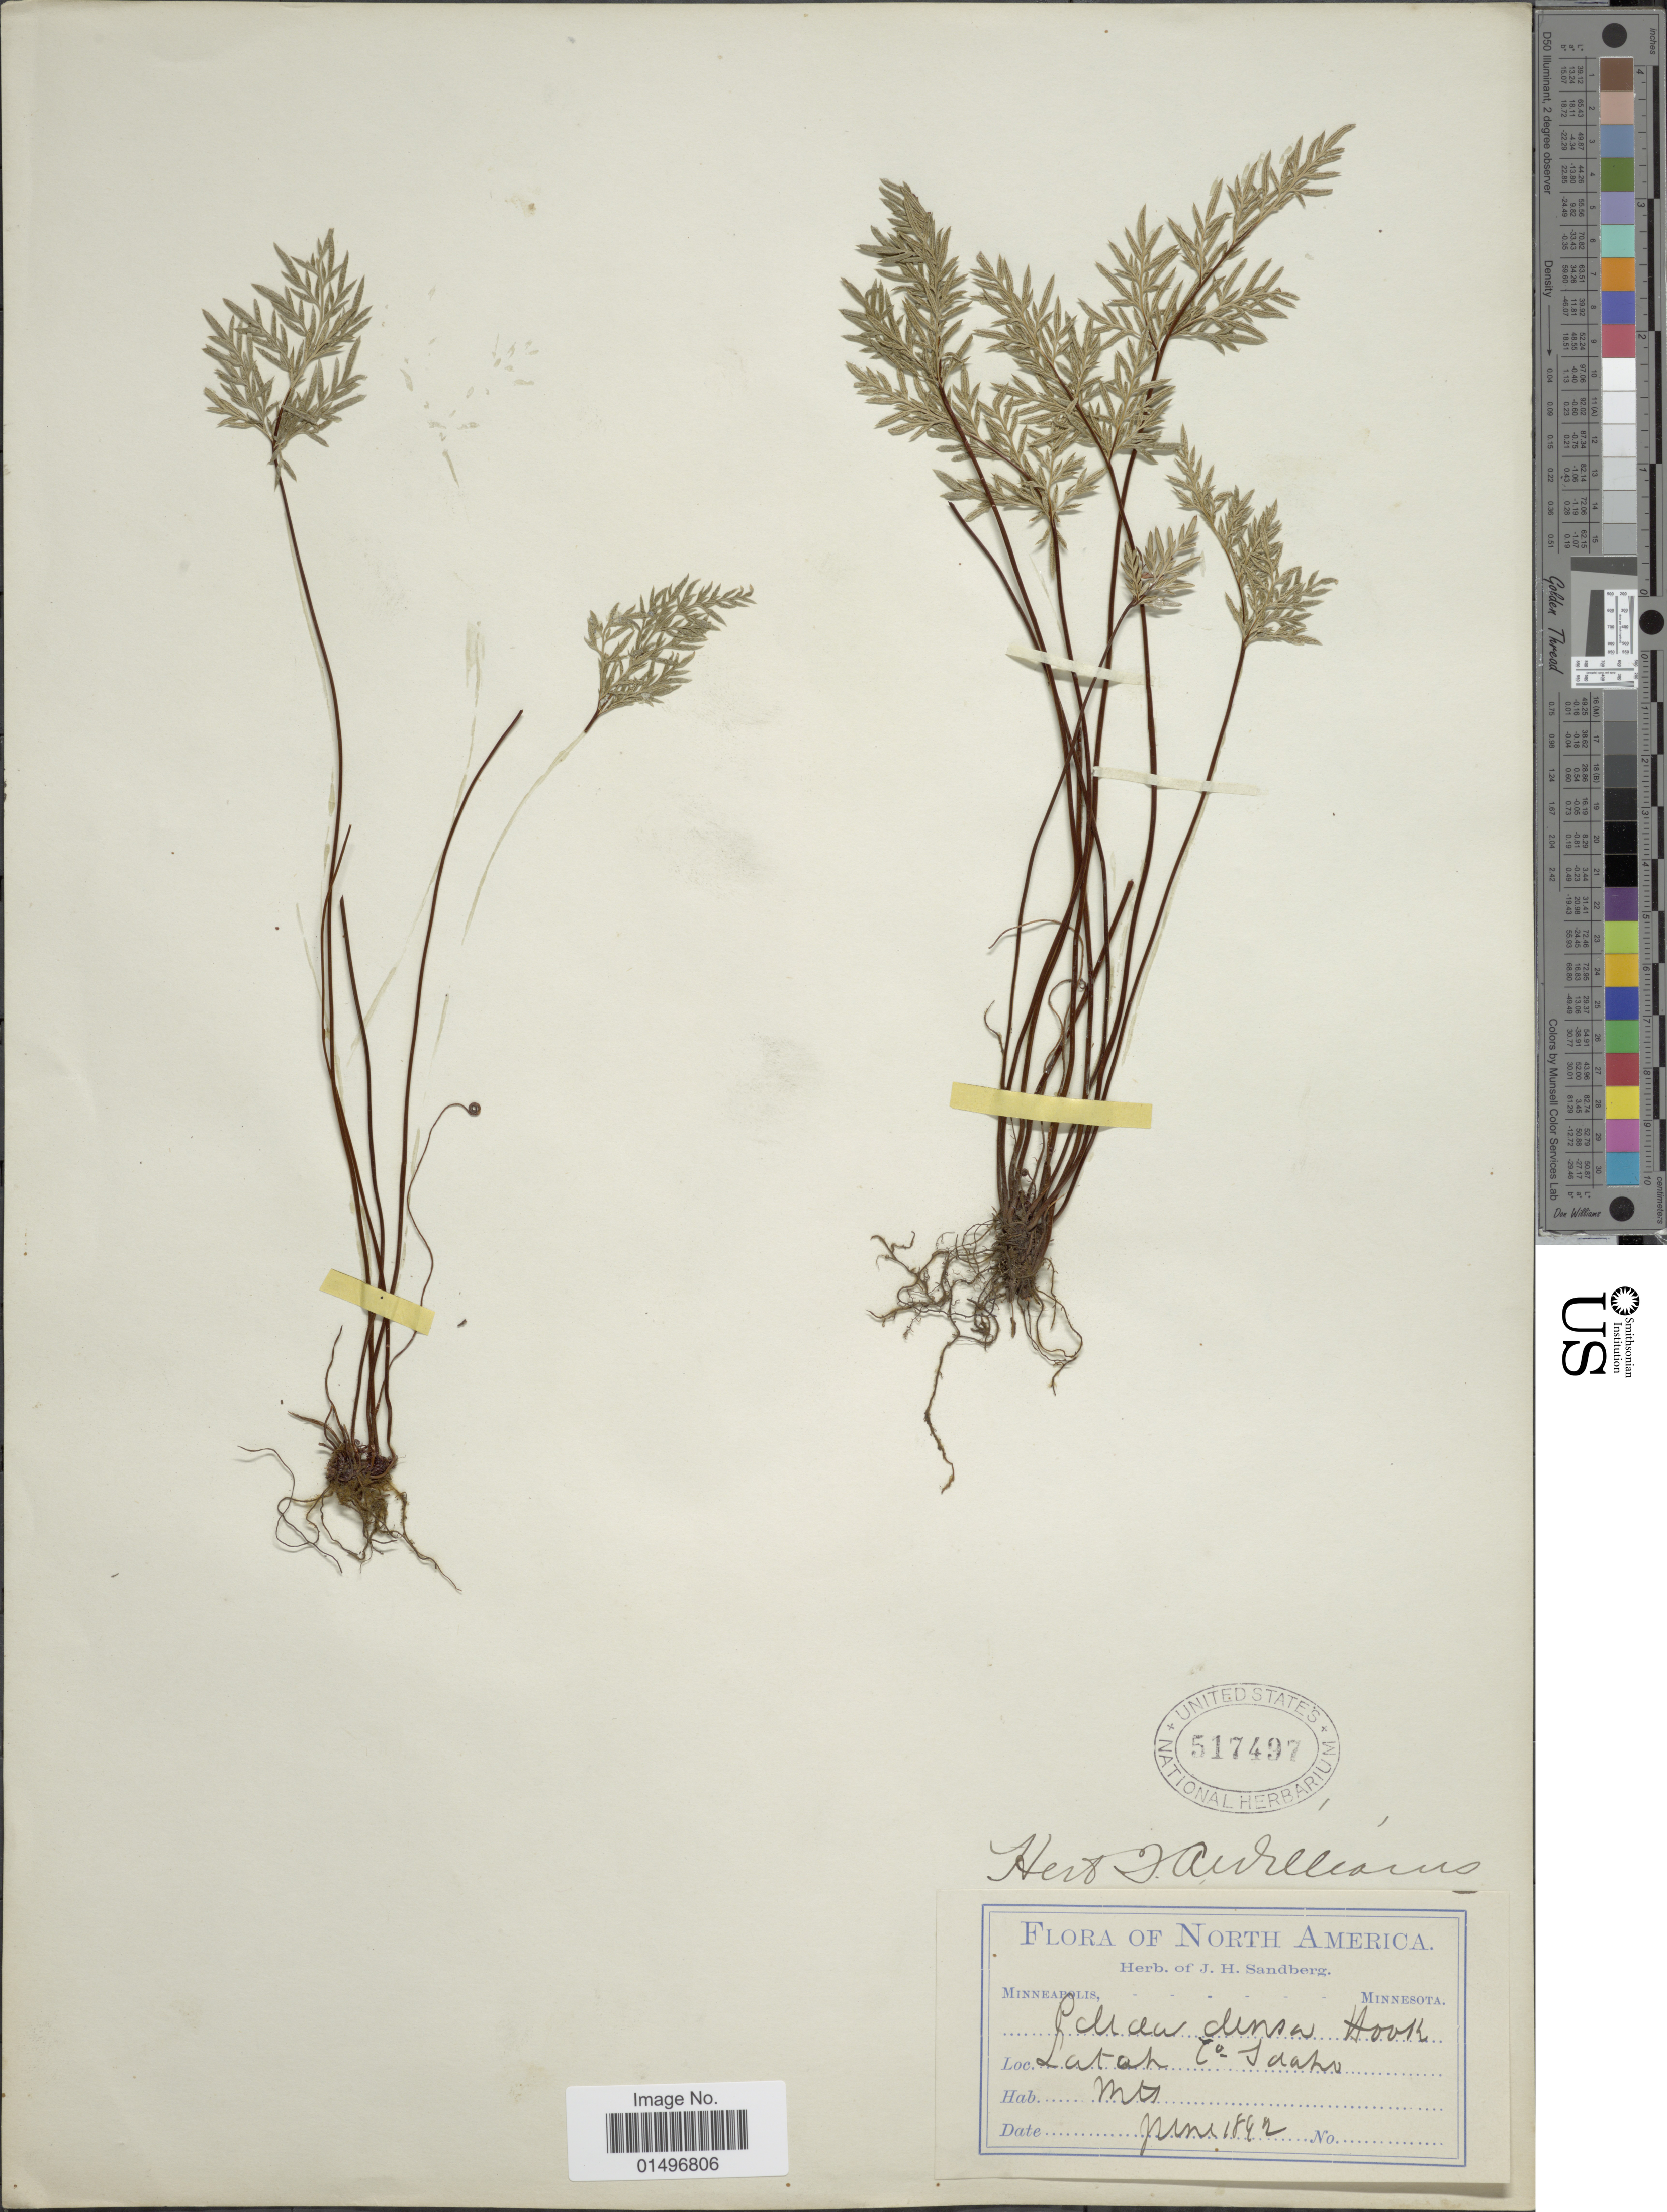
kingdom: Plantae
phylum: Tracheophyta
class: Polypodiopsida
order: Polypodiales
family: Pteridaceae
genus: Aspidotis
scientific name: Aspidotis densa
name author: (Brack.) Lellinger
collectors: ex. herb. J. H. Sandberg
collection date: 1892-06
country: United States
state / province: Idaho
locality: Latah Co.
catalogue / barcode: US 517497